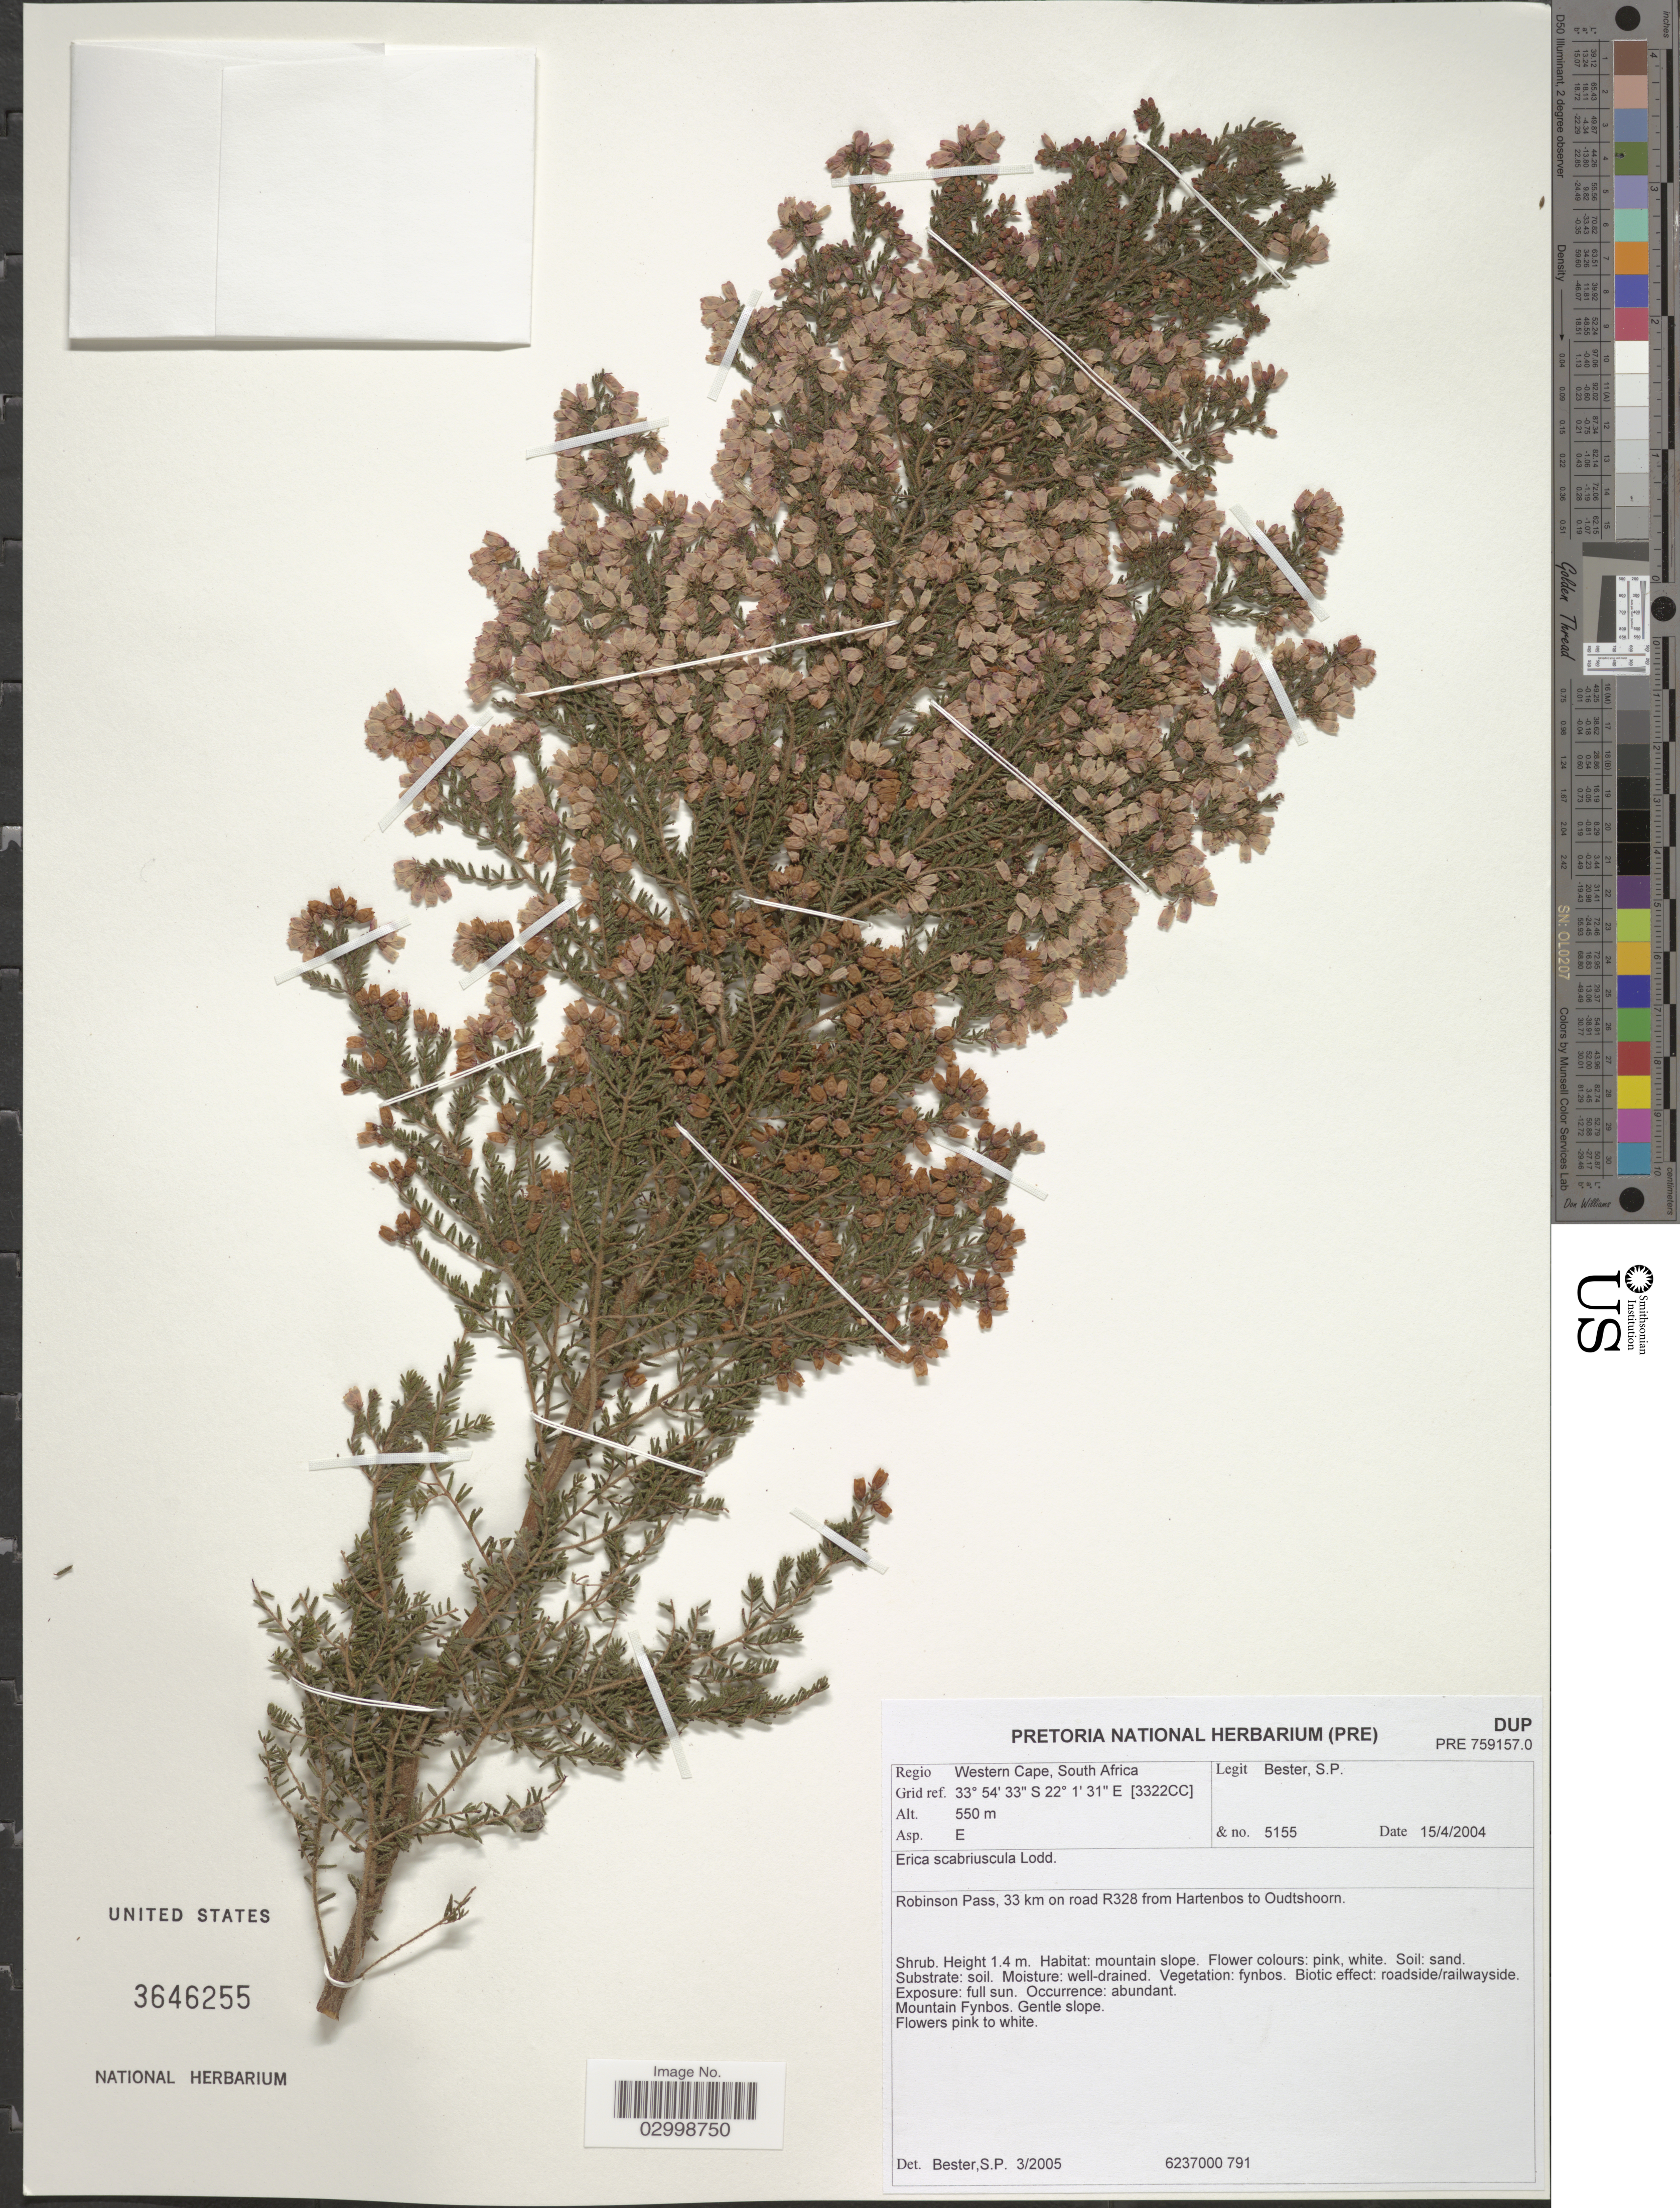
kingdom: Plantae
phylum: Tracheophyta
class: Magnoliopsida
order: Ericales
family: Ericaceae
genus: Erica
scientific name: Erica scabriuscula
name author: Lodd.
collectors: S. Bester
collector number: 5155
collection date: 2004-04-15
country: South Africa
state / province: Western Cape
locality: Regio Western Cape. Grid ref. [3322CC]. Robinson Pass, 33 km on road R328 from Hartenbis to Oudtshoorn.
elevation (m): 550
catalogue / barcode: US 3646255